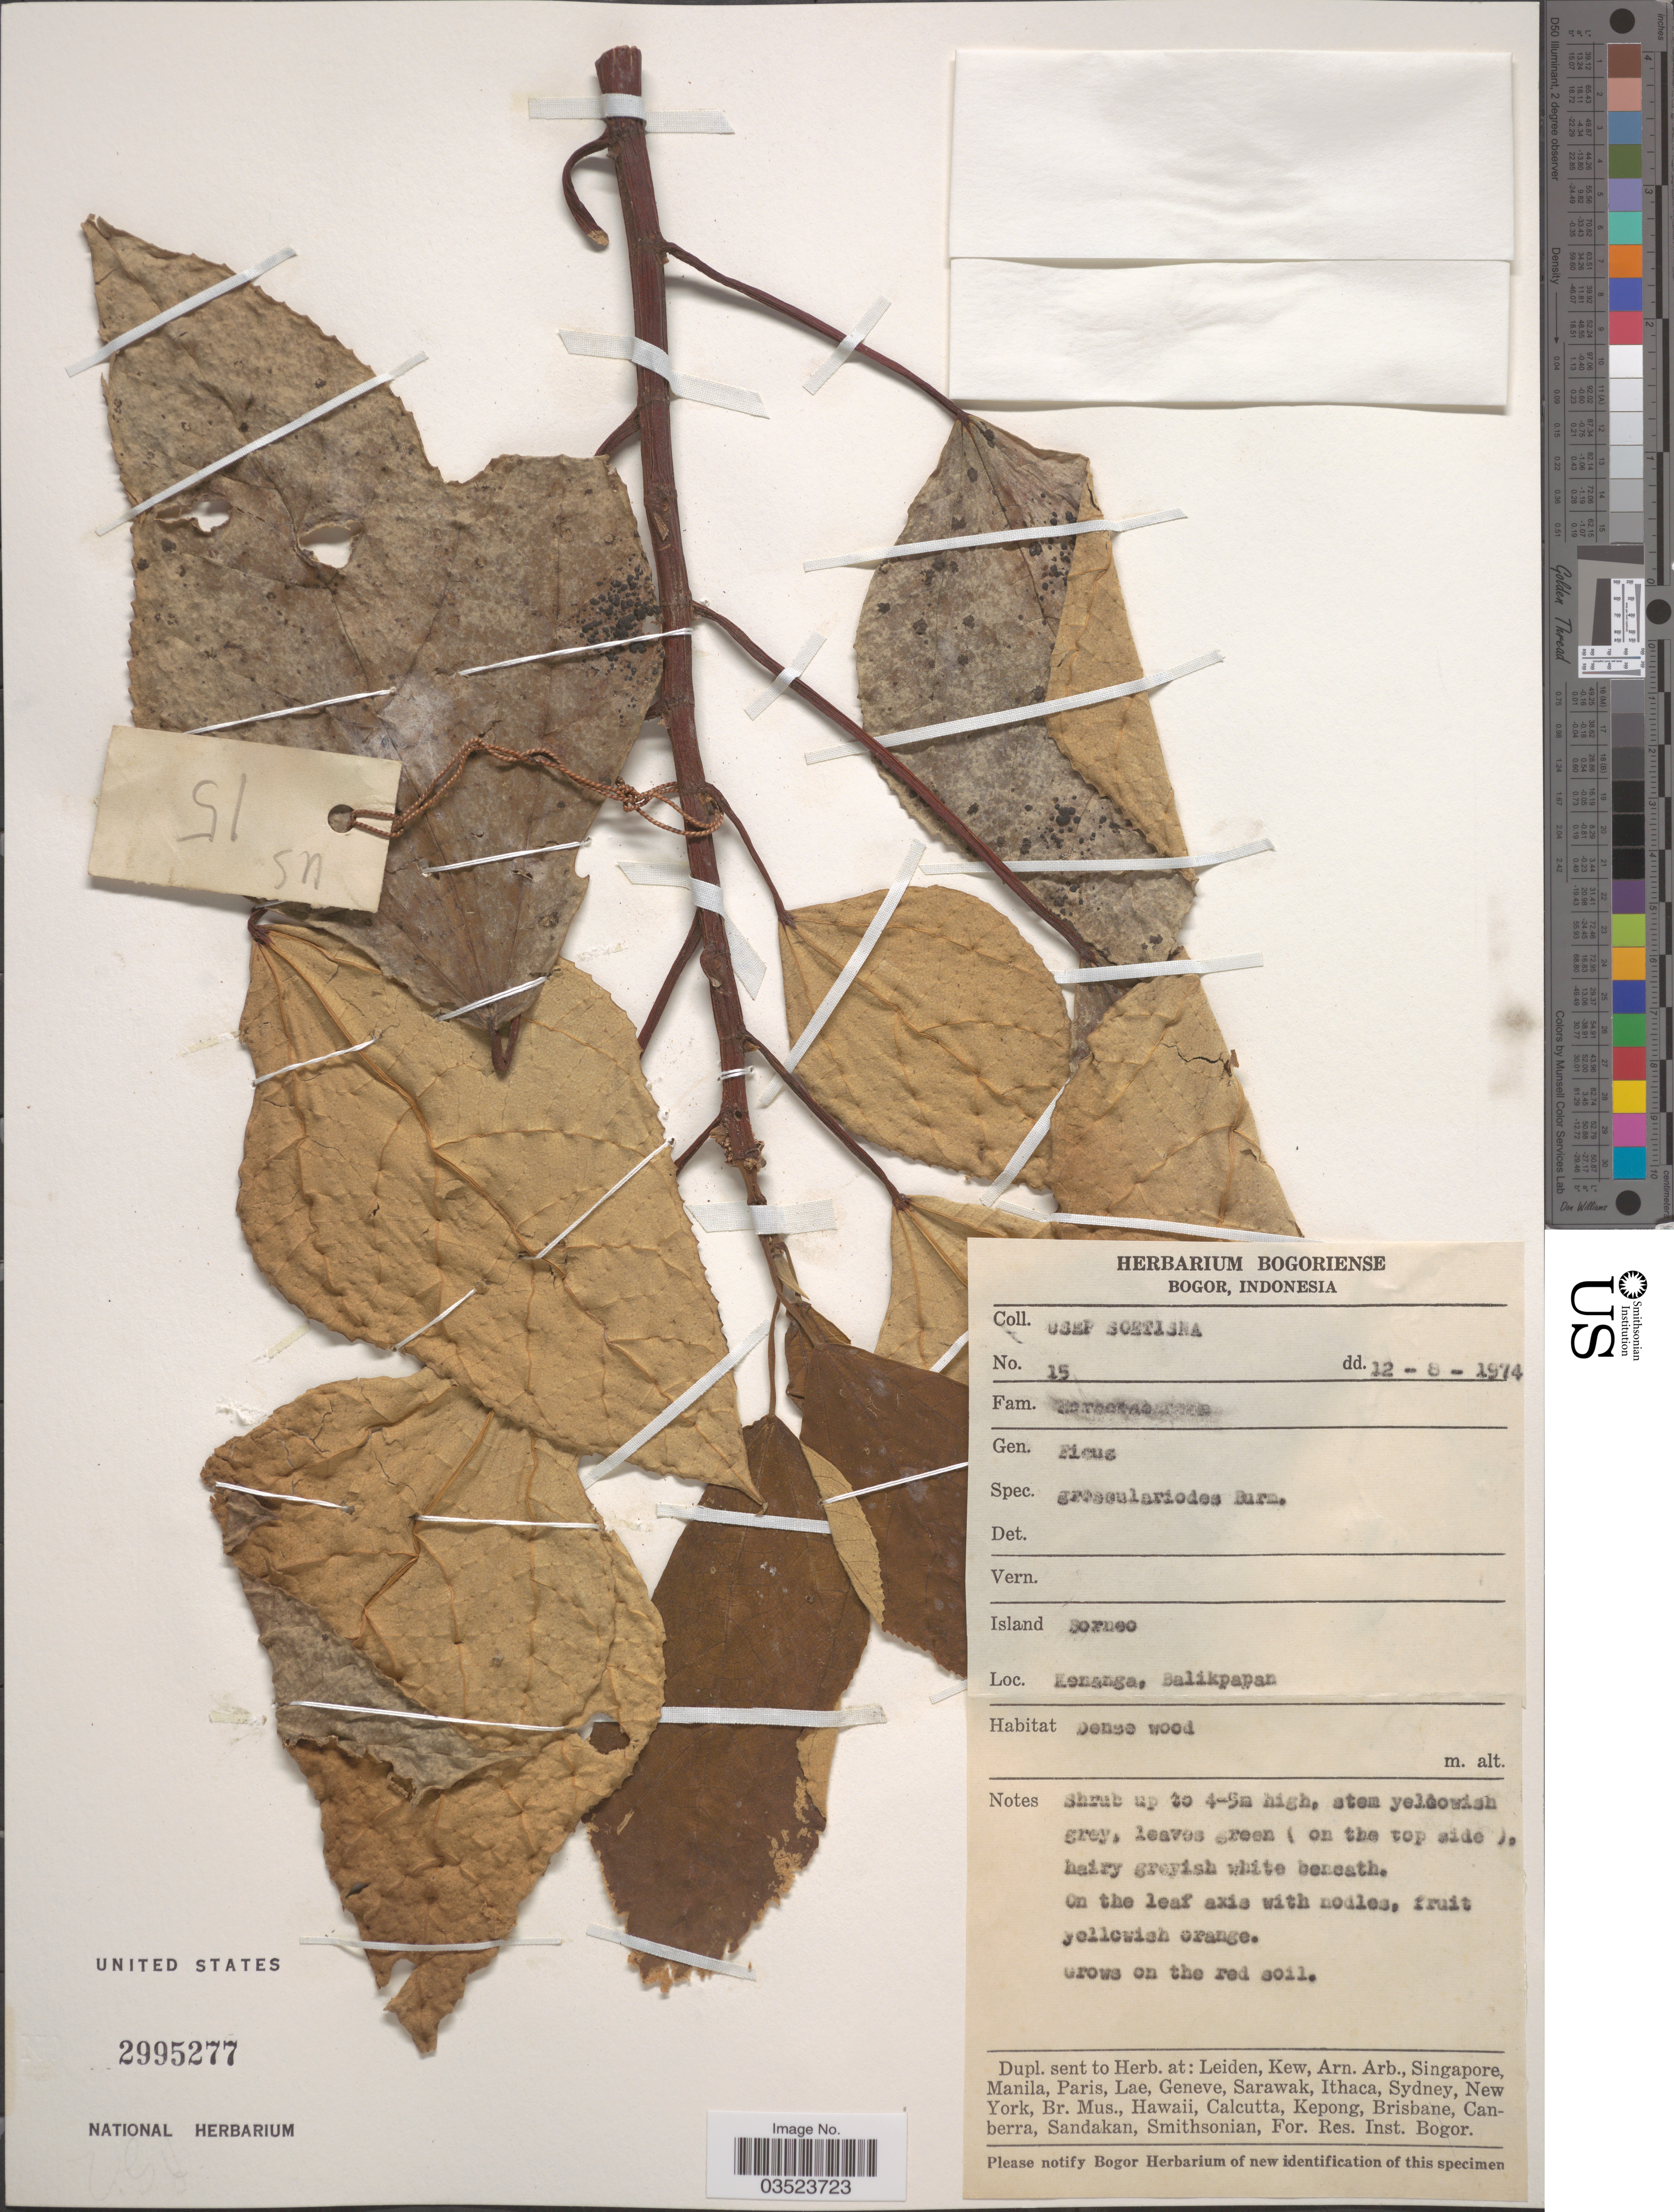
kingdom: Plantae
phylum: Tracheophyta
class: Magnoliopsida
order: Rosales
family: Moraceae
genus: Ficus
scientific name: Ficus grossularioides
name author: Burm. f.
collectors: U. Soetisna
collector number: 15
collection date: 1974-08-12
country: Indonesia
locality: Island Borneo. Kenanga, Balikpapan.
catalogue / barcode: US 2995277